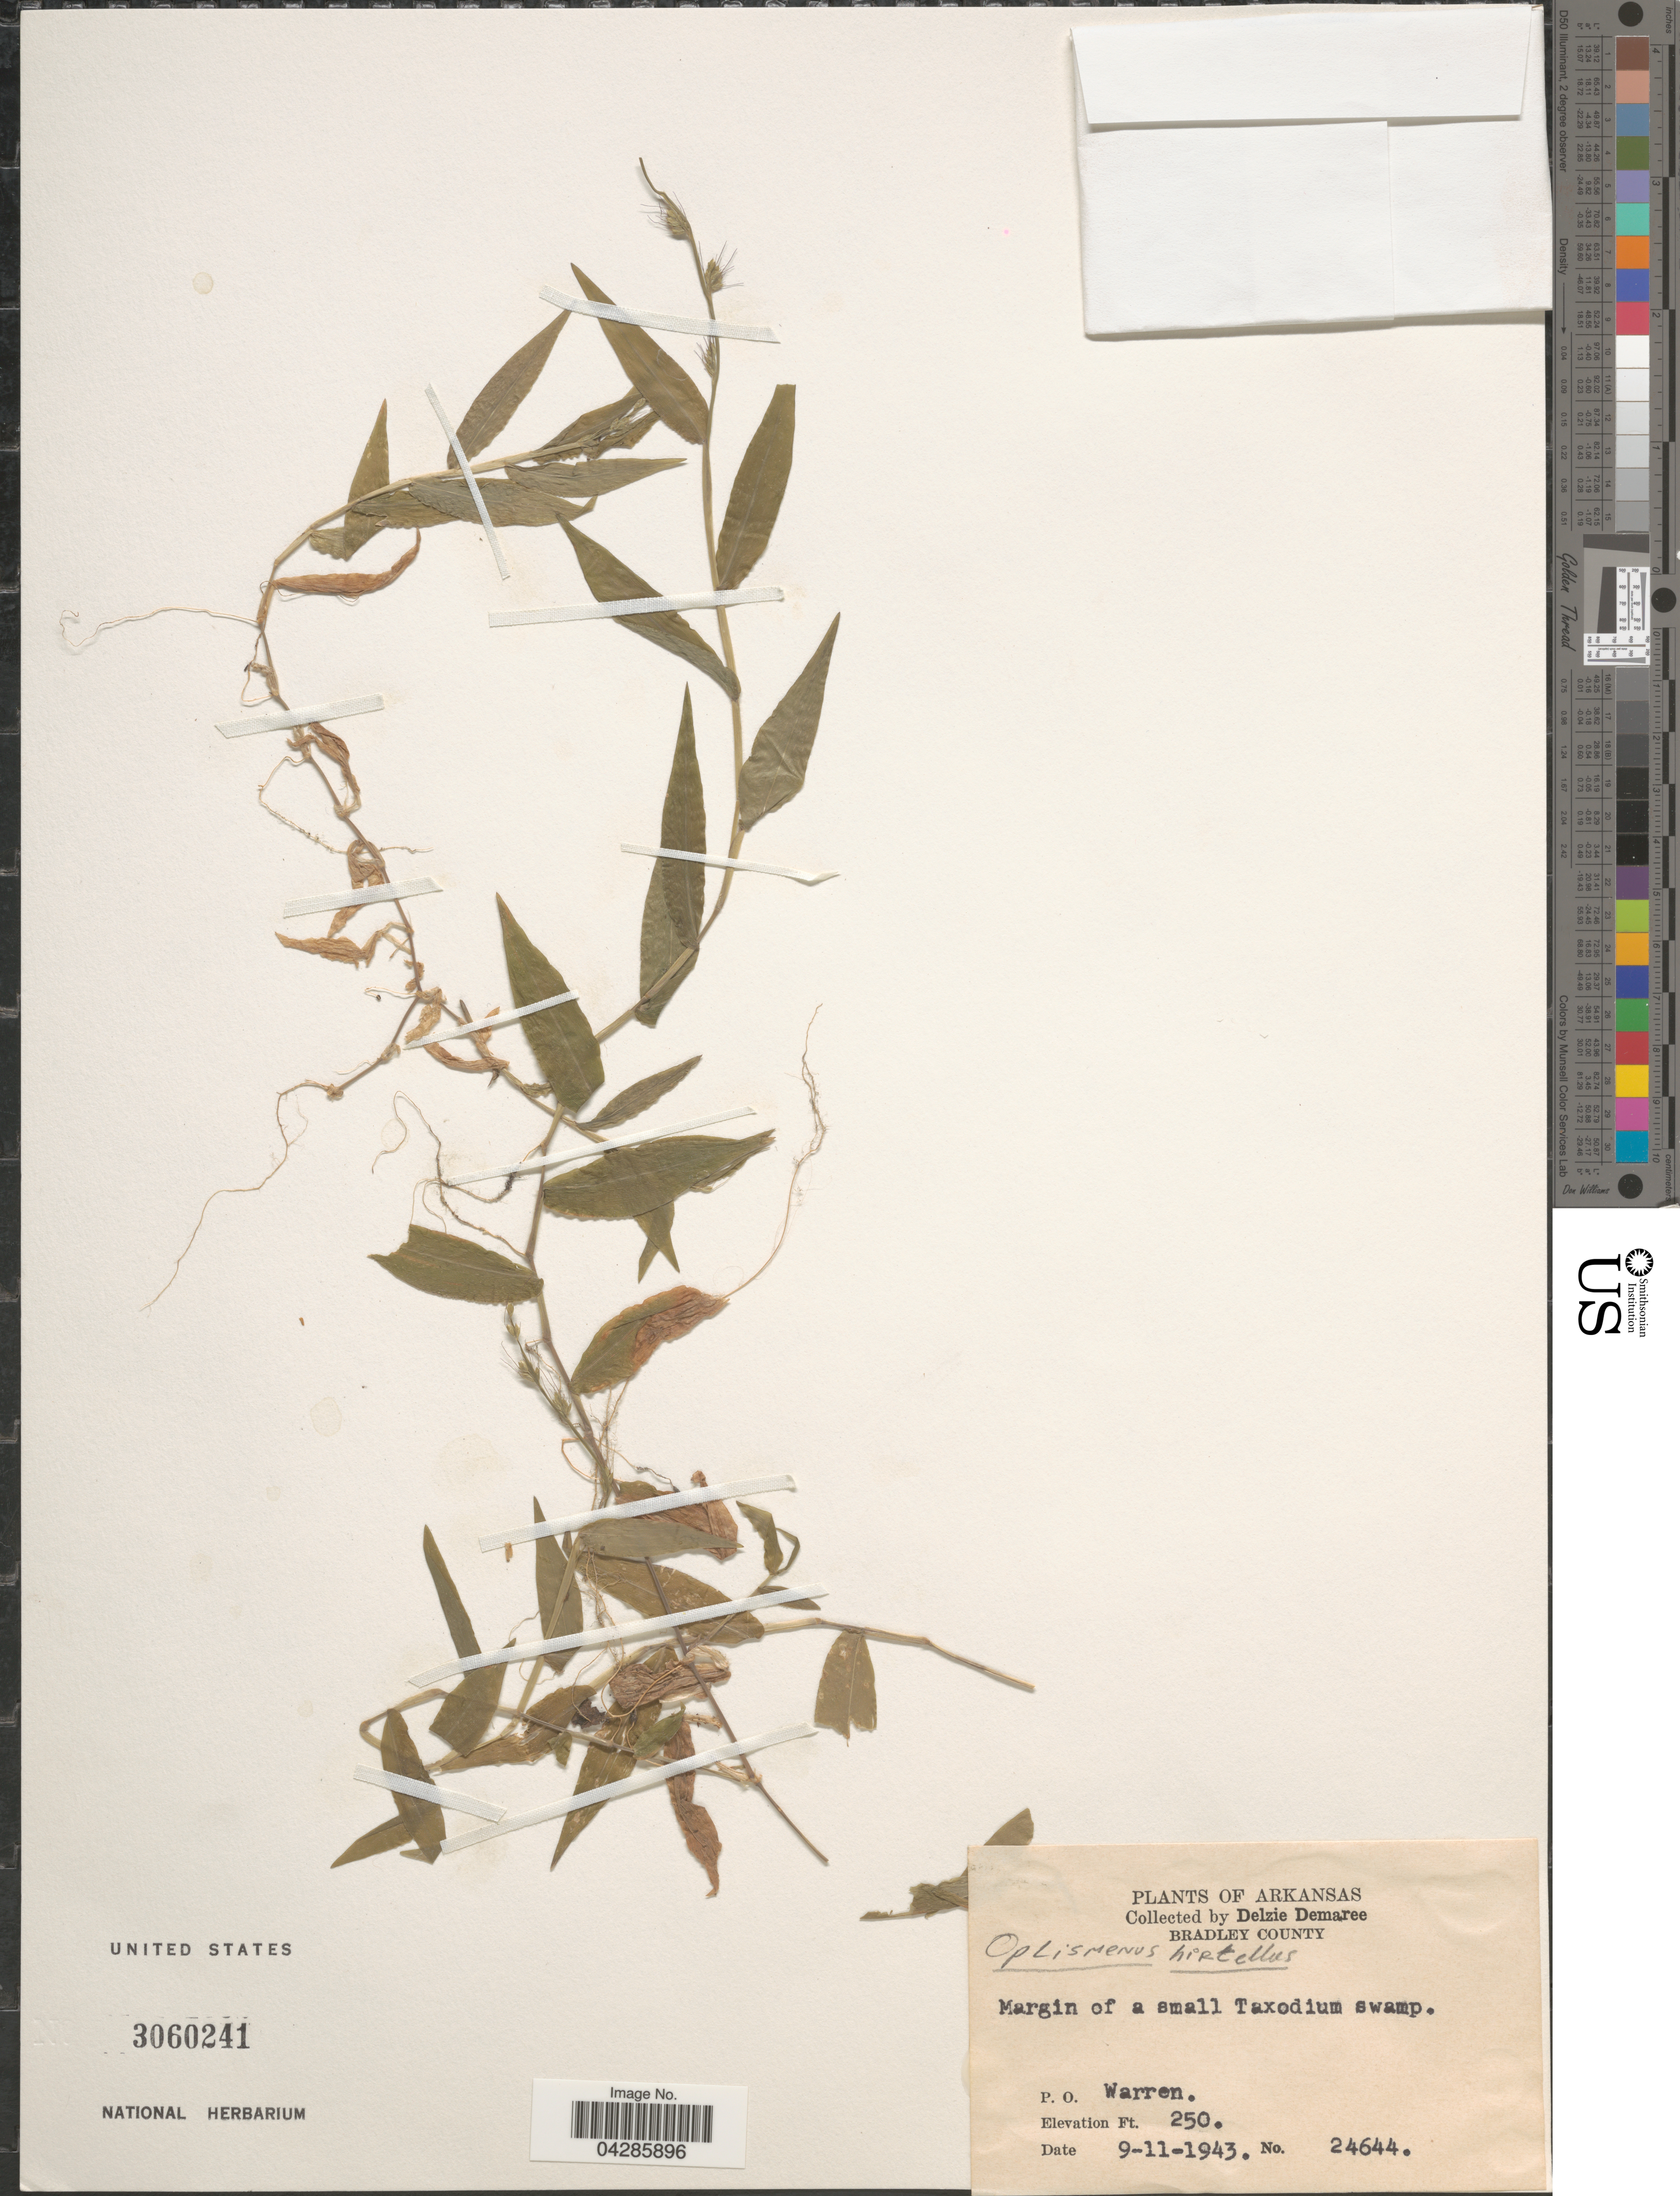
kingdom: Plantae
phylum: Tracheophyta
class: Liliopsida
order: Poales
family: Poaceae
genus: Oplismenus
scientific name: Oplismenus hirtellus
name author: (L.) P. Beauv.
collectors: D. Demaree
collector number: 24644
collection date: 1943-09-11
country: United States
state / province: Arkansas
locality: Bradley County. Margin of a small Taxodium swamp. P. O. Warren.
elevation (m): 76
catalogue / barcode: US 3060241